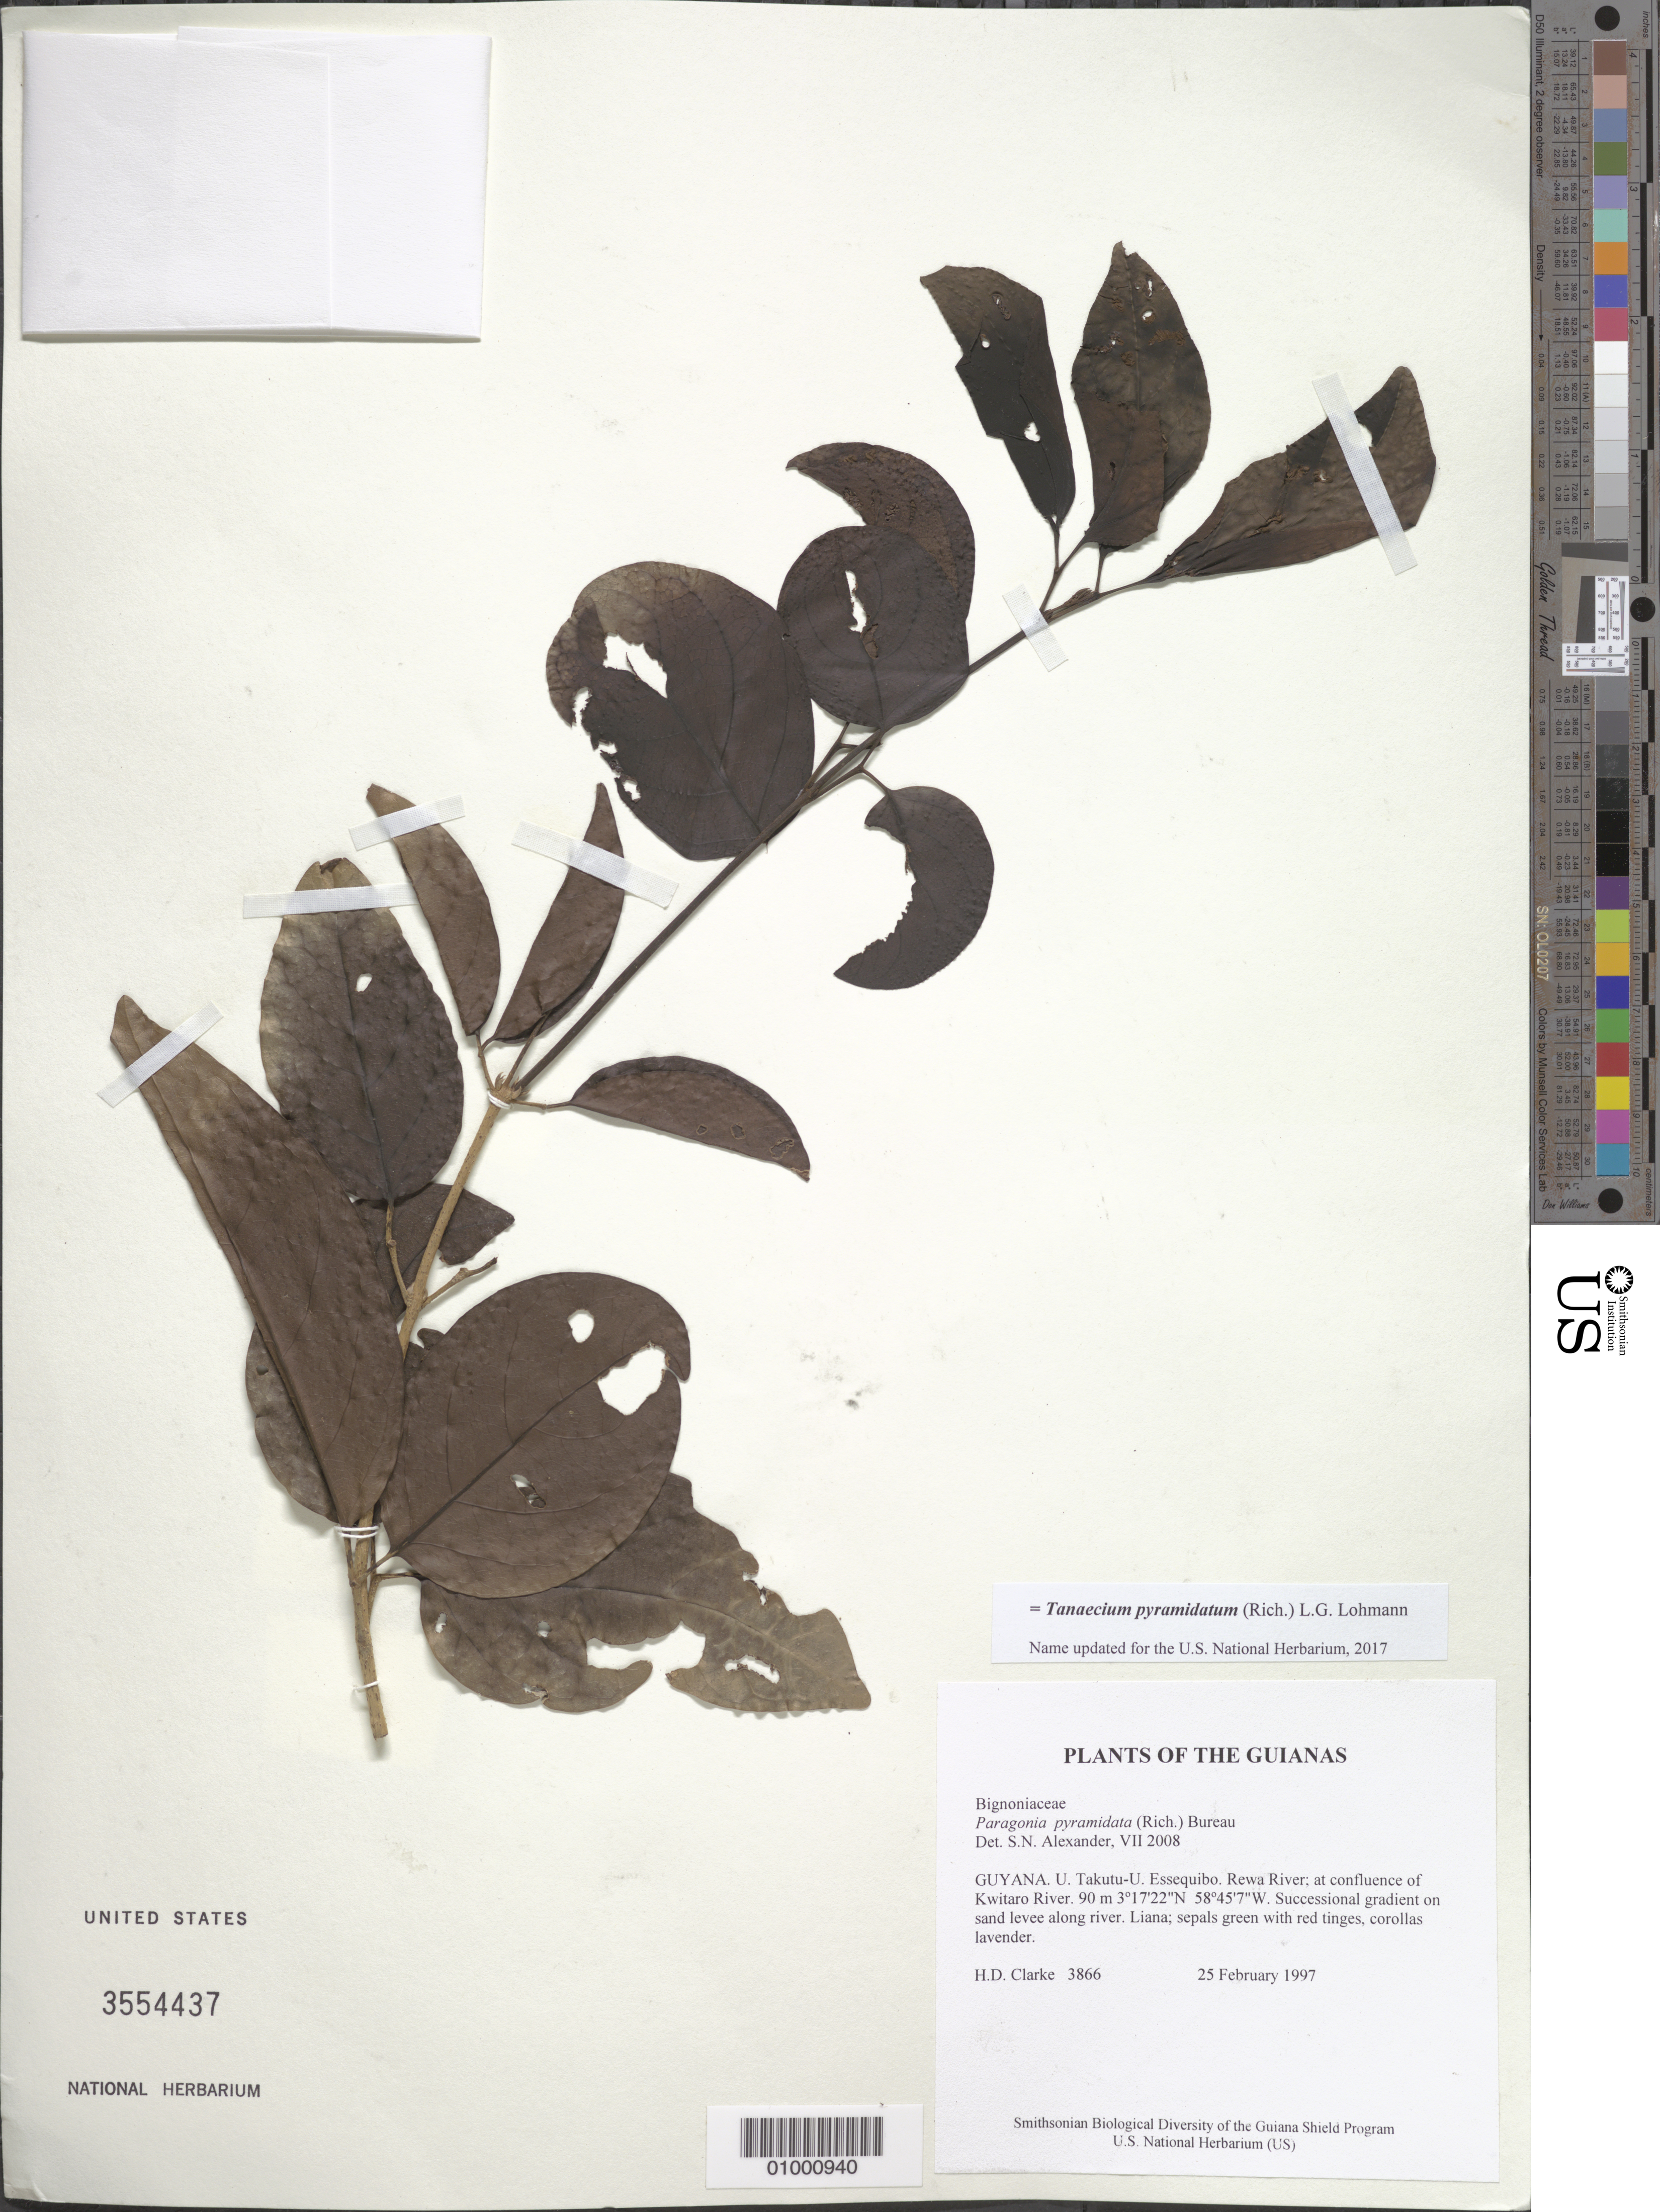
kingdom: Plantae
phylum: Tracheophyta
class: Magnoliopsida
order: Lamiales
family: Bignoniaceae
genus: Tanaecium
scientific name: Tanaecium pyramidatum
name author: (Rich.) L.G. Lohmann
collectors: H. D. Clarke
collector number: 3866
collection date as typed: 25 February 1997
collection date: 1997-02-25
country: Guyana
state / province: U. Takutu-U. Essequibo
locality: Rewa River; at confluence of Kwitaro River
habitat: Successional gradient on sand levee along river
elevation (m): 90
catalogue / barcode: US 3554437